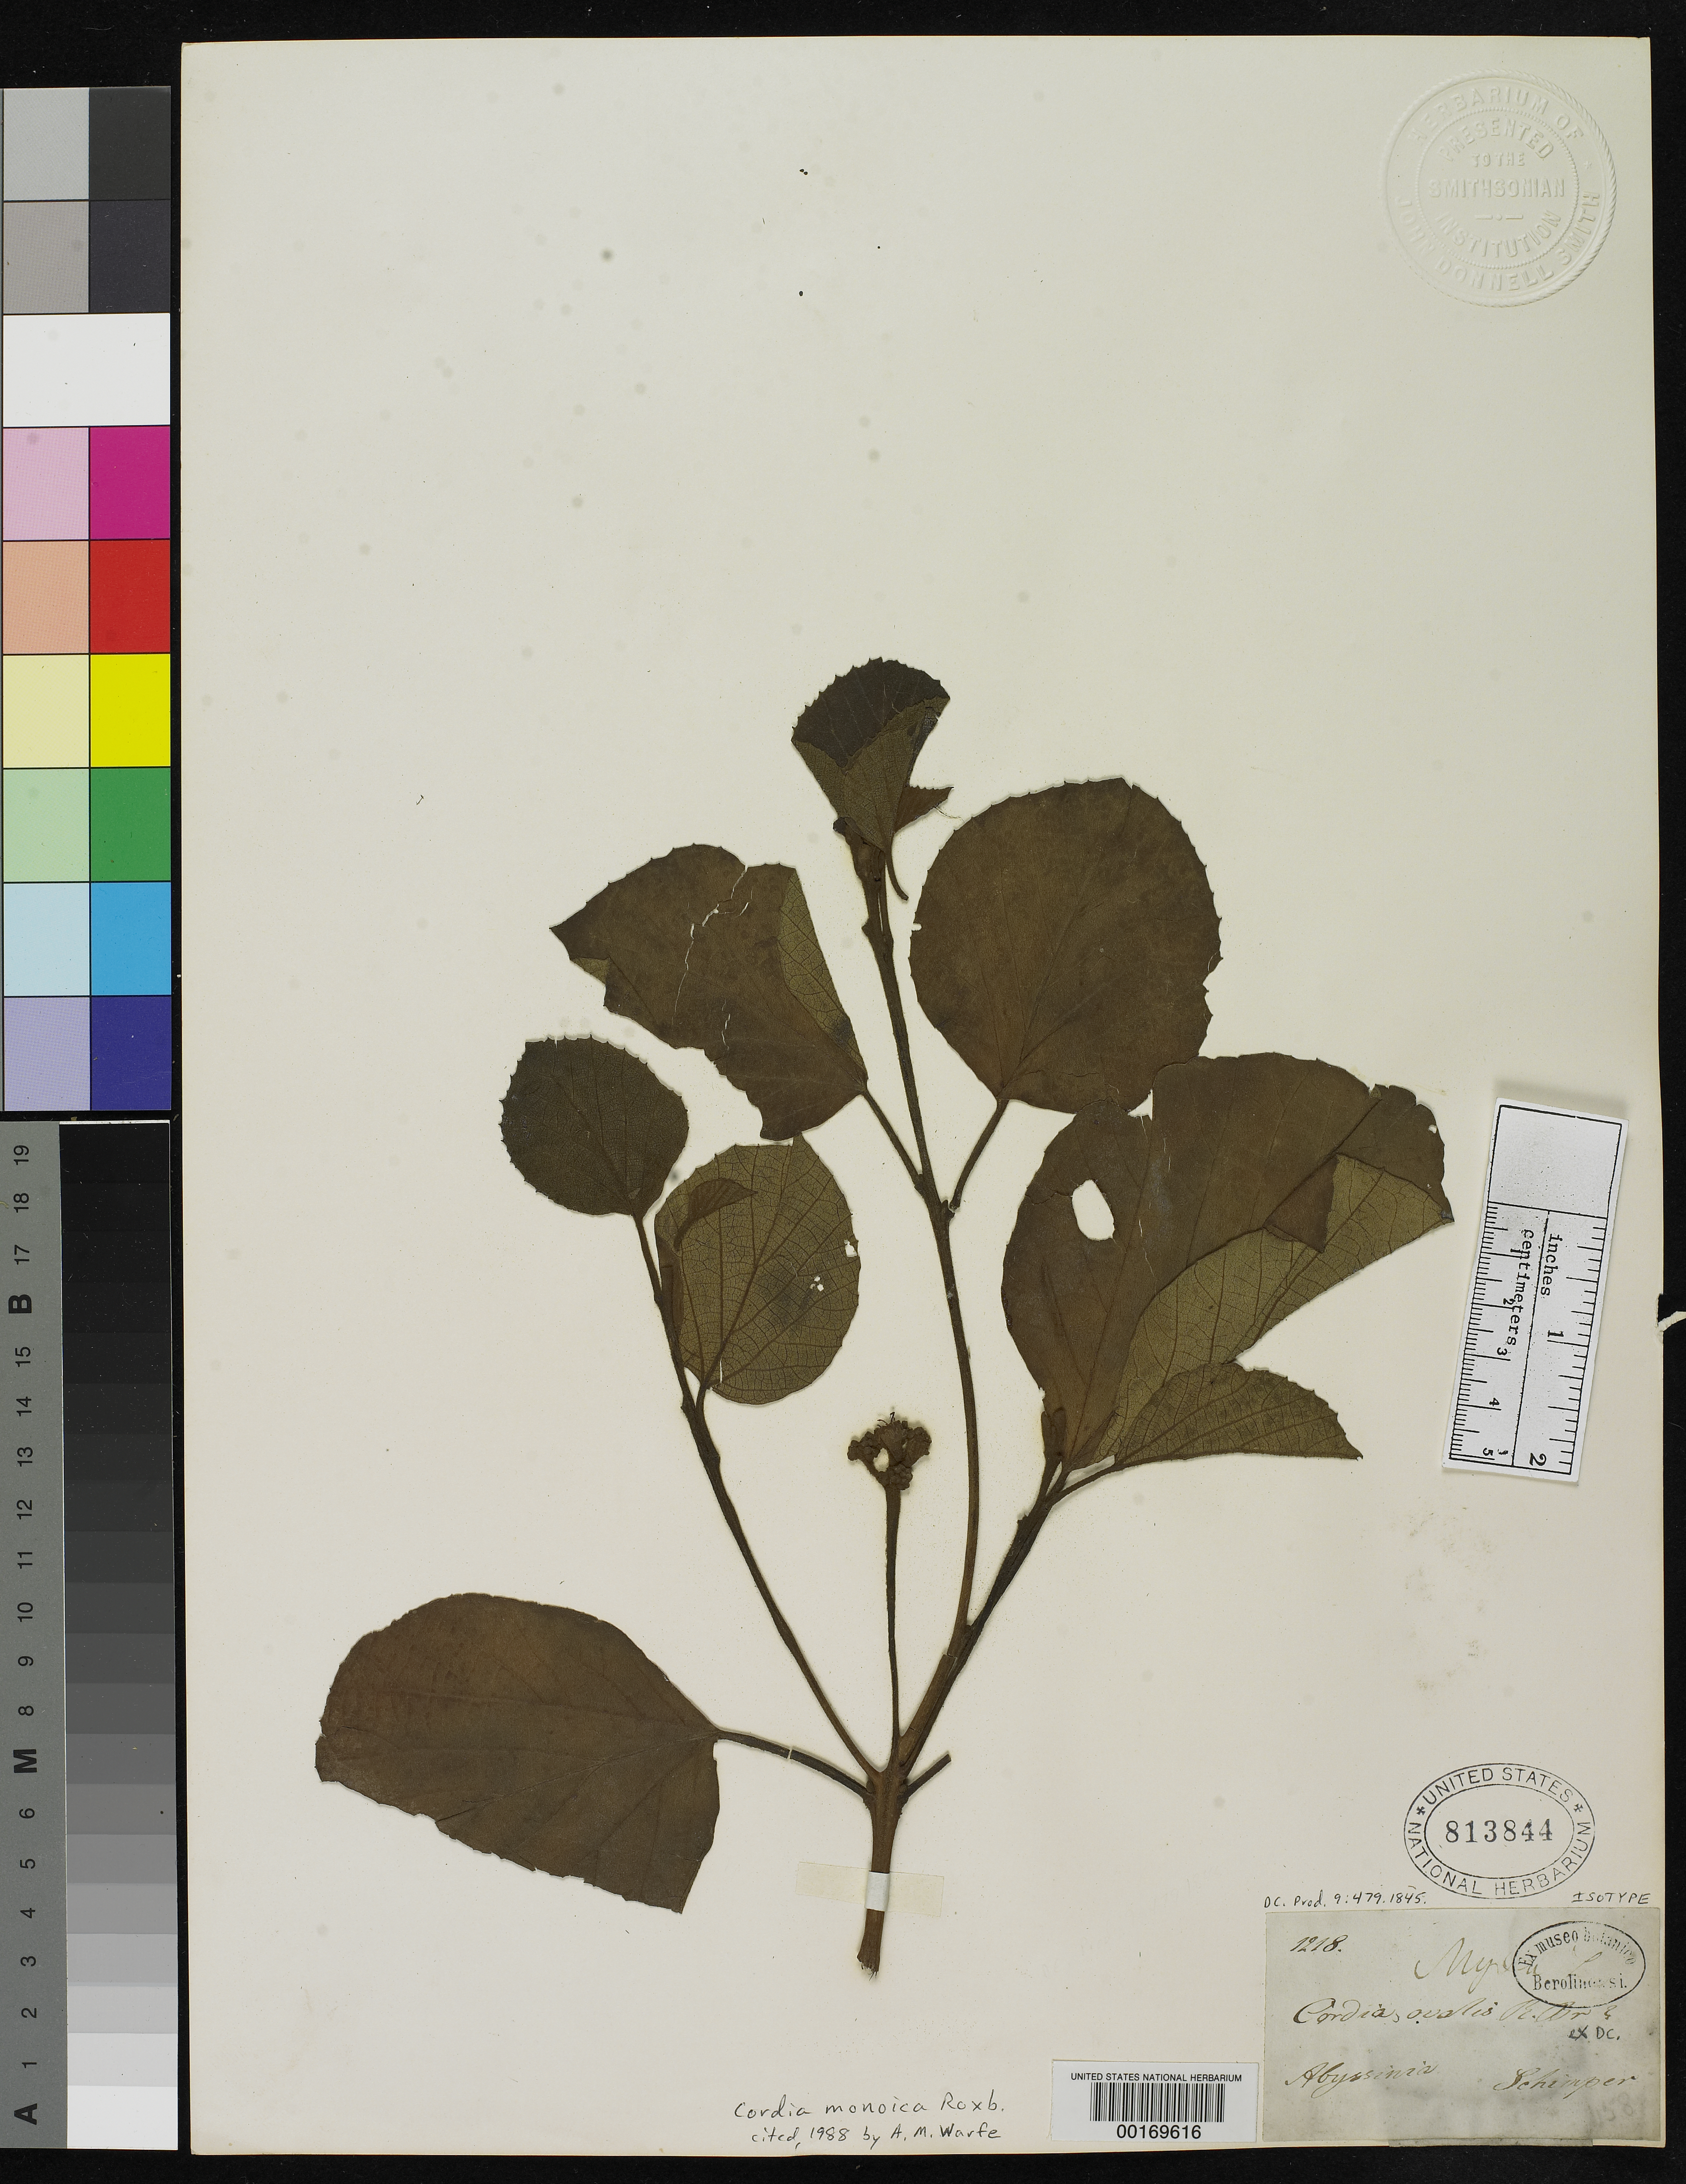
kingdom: Plantae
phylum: Tracheophyta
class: Magnoliopsida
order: Boraginales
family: Cordiaceae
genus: Cordia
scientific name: Cordia ovalis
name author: R. Br. ex DC.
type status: Isotype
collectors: G. W. Schimper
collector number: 1218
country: Ethiopia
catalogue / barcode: US 813844